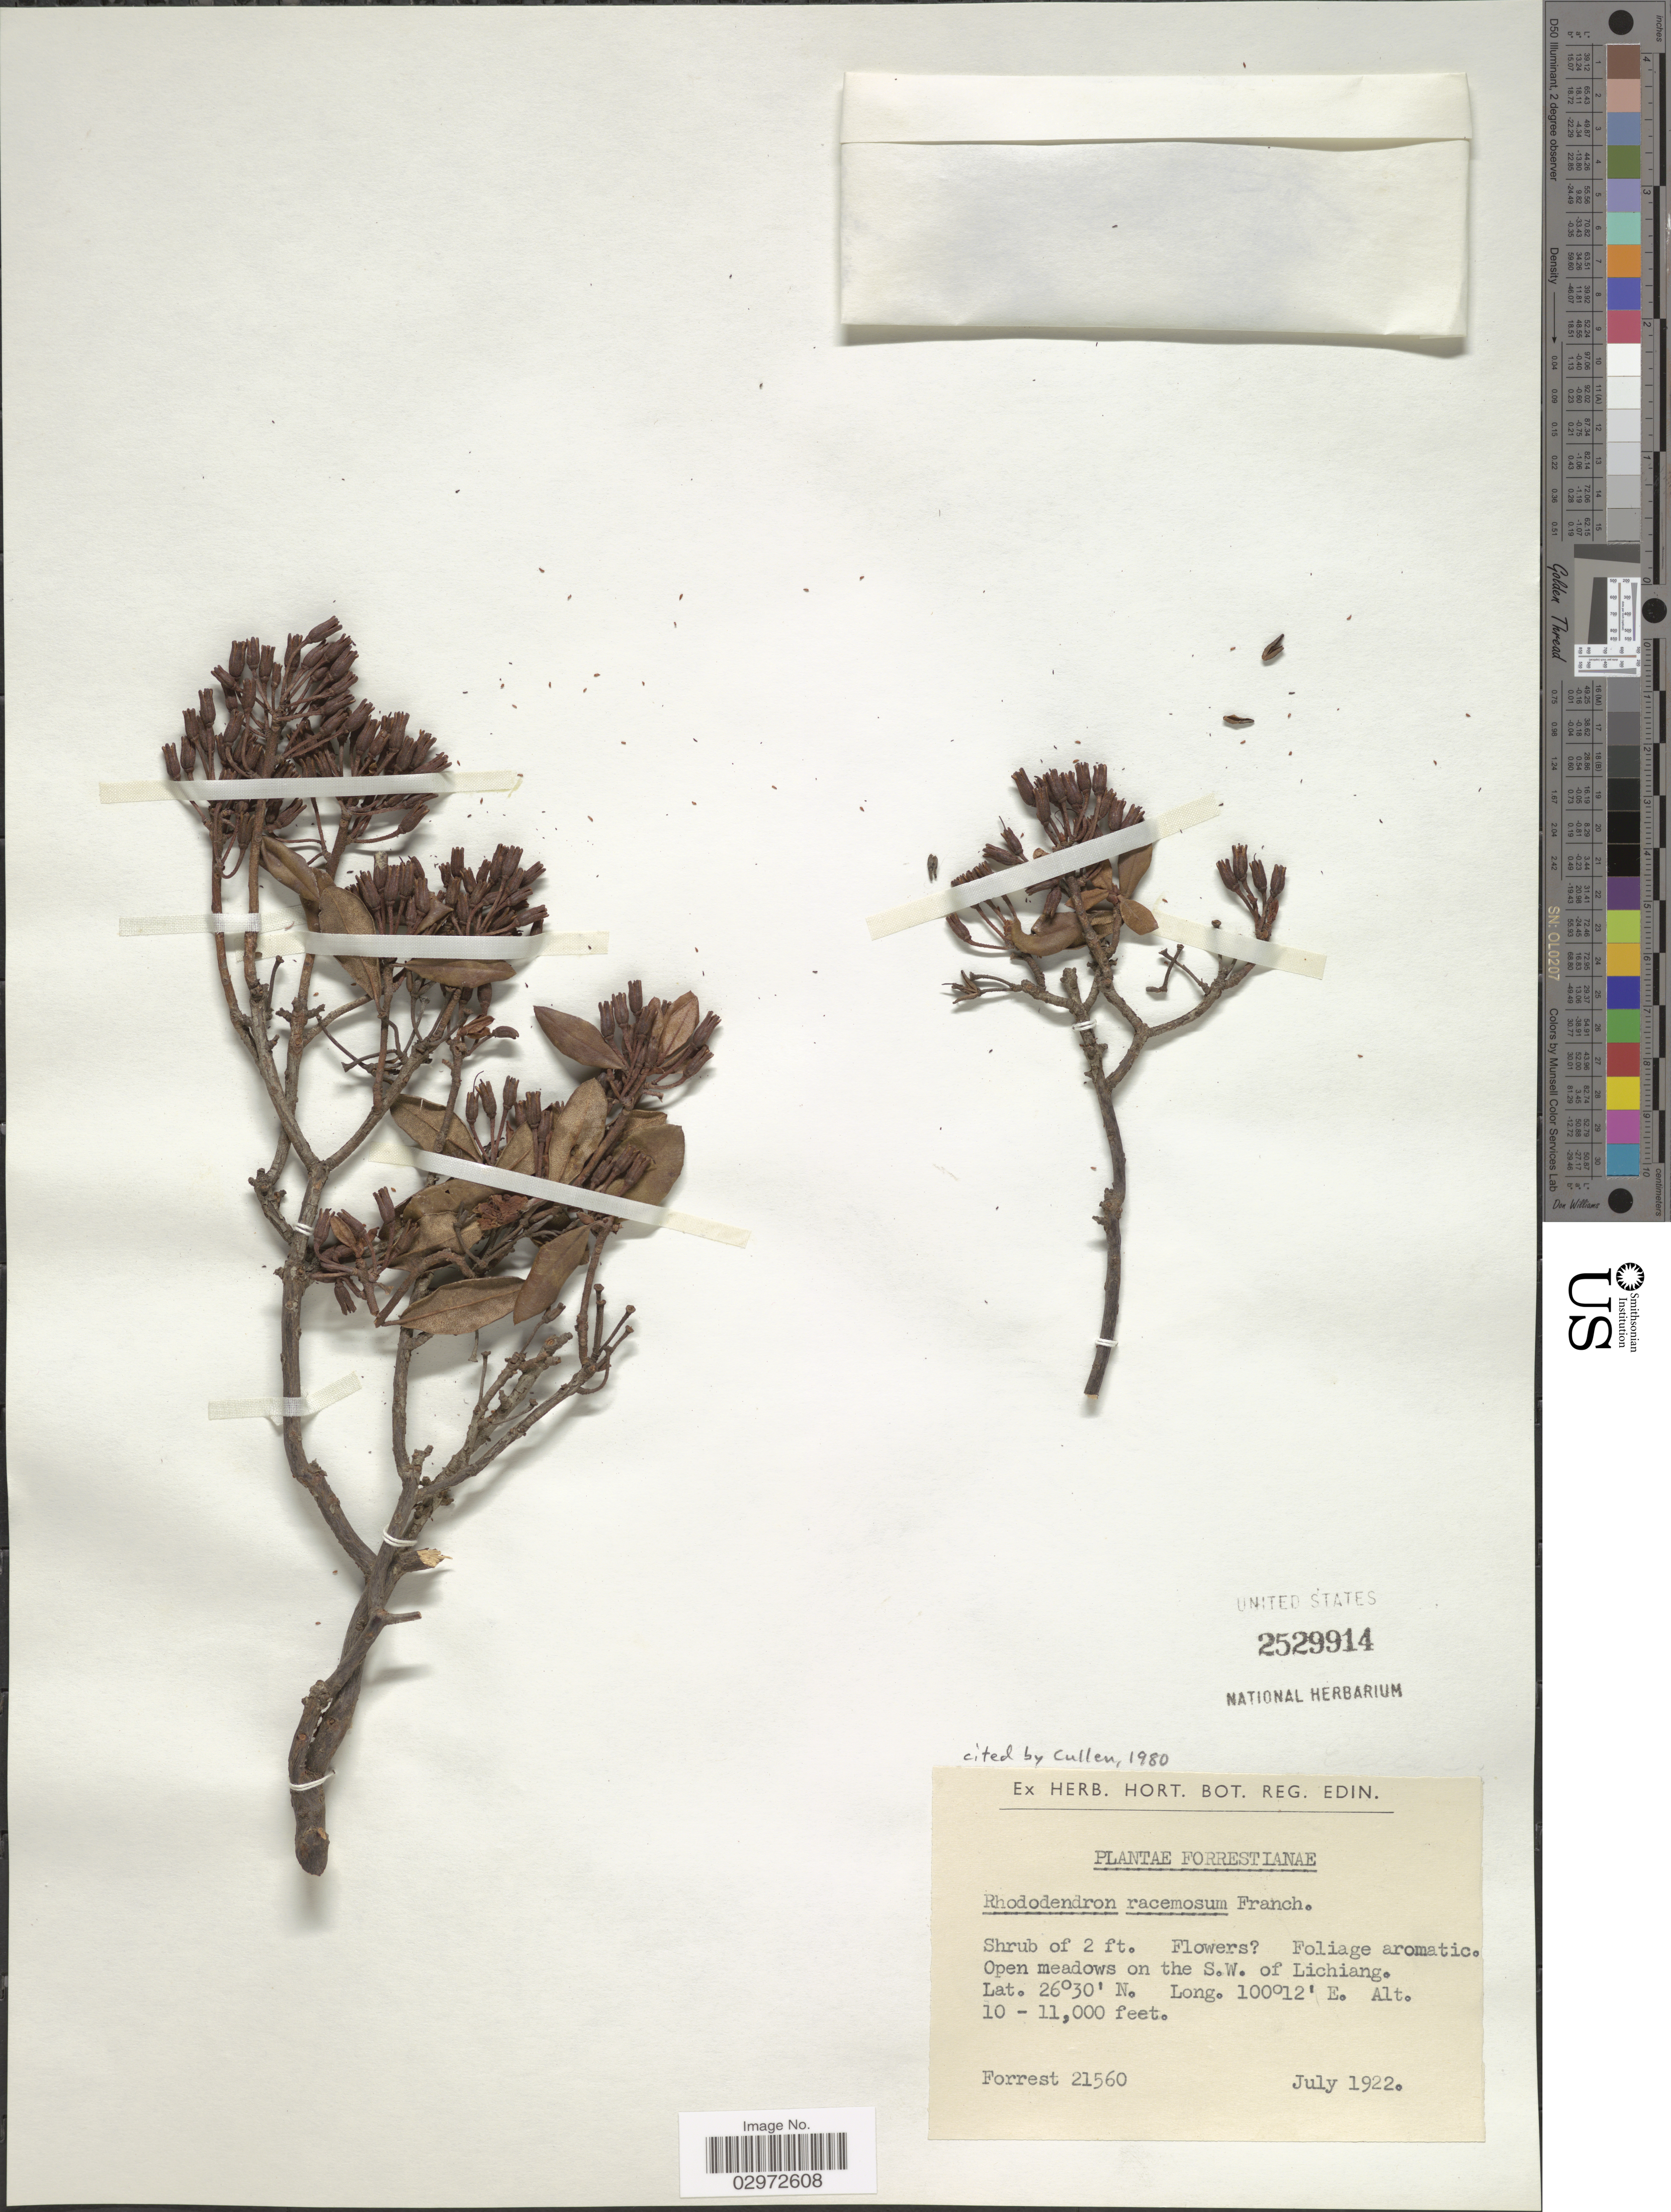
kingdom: Plantae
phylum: Tracheophyta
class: Magnoliopsida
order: Ericales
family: Ericaceae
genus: Rhododendron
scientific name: Rhododendron racemosum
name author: Franch.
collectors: -. Forrest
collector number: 21560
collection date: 1922-07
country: China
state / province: Yunnan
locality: Open meadows on the S.W. of Lichiang.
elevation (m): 3048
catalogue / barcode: US 2529914